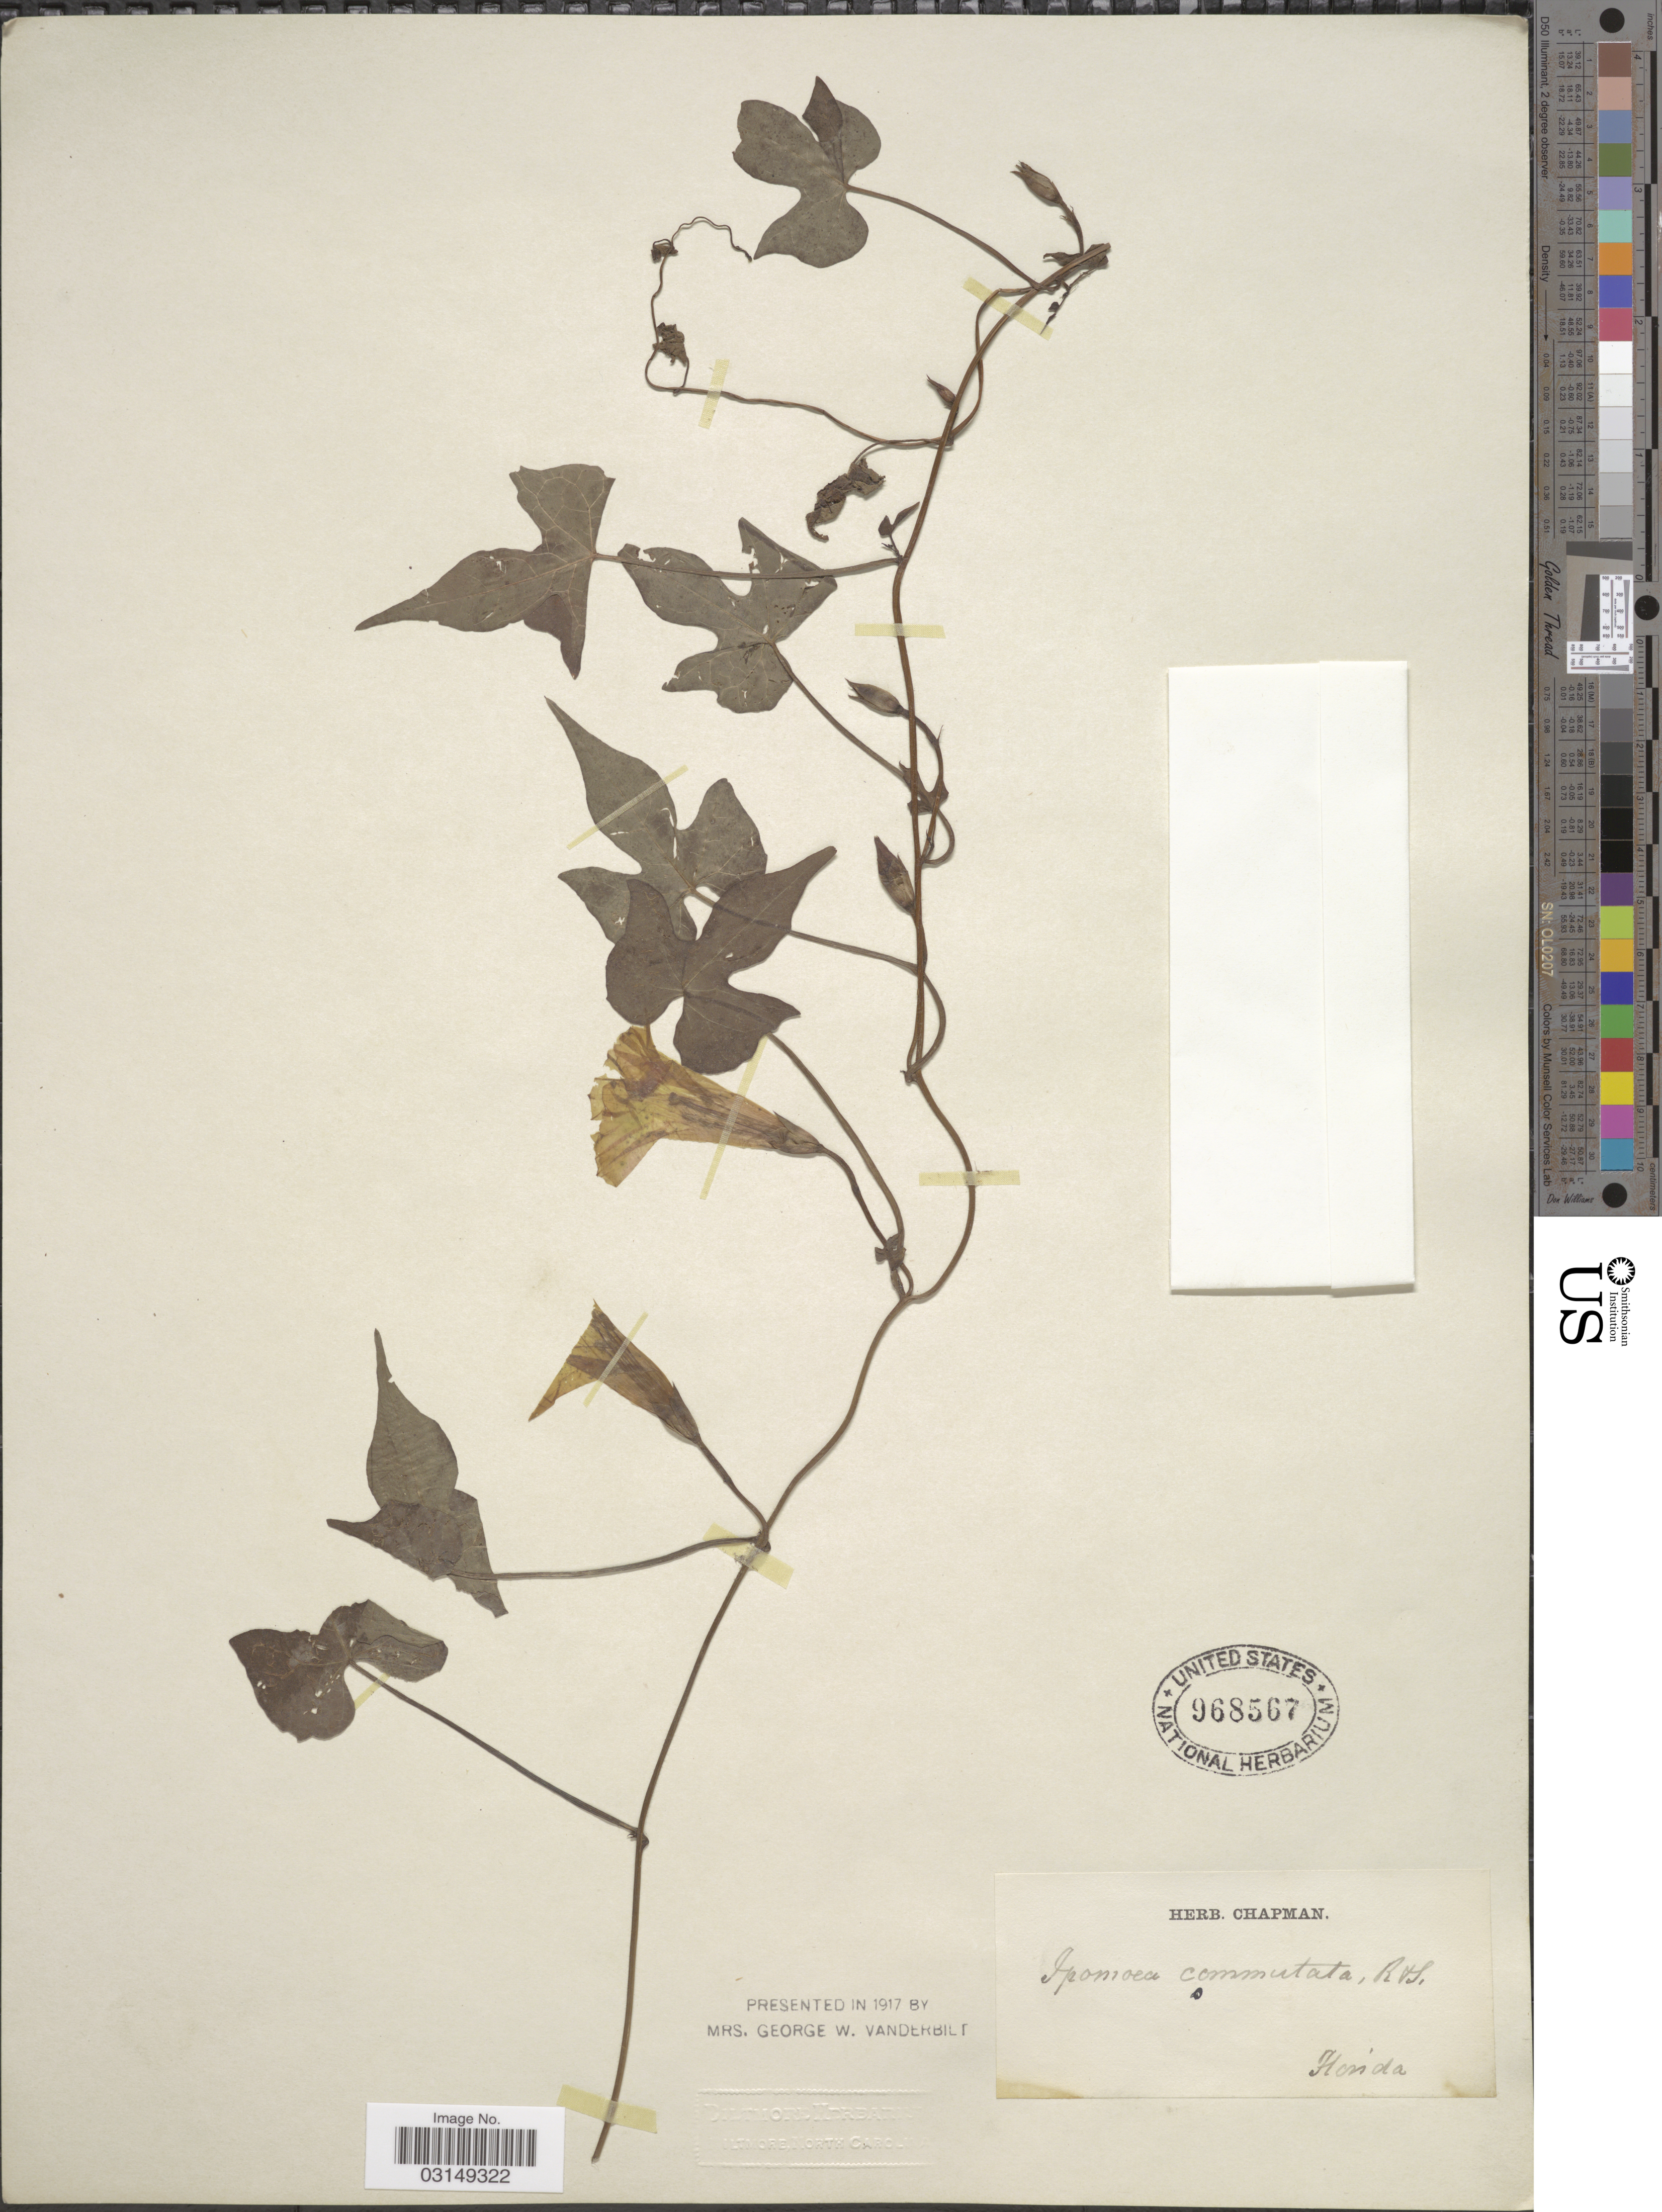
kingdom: Plantae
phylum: Tracheophyta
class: Magnoliopsida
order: Solanales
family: Convolvulaceae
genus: Ipomoea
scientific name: Ipomoea trichocarpa var. trichocarpa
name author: Elliott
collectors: ex herb. Chapman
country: United States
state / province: Florida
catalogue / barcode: US 968567